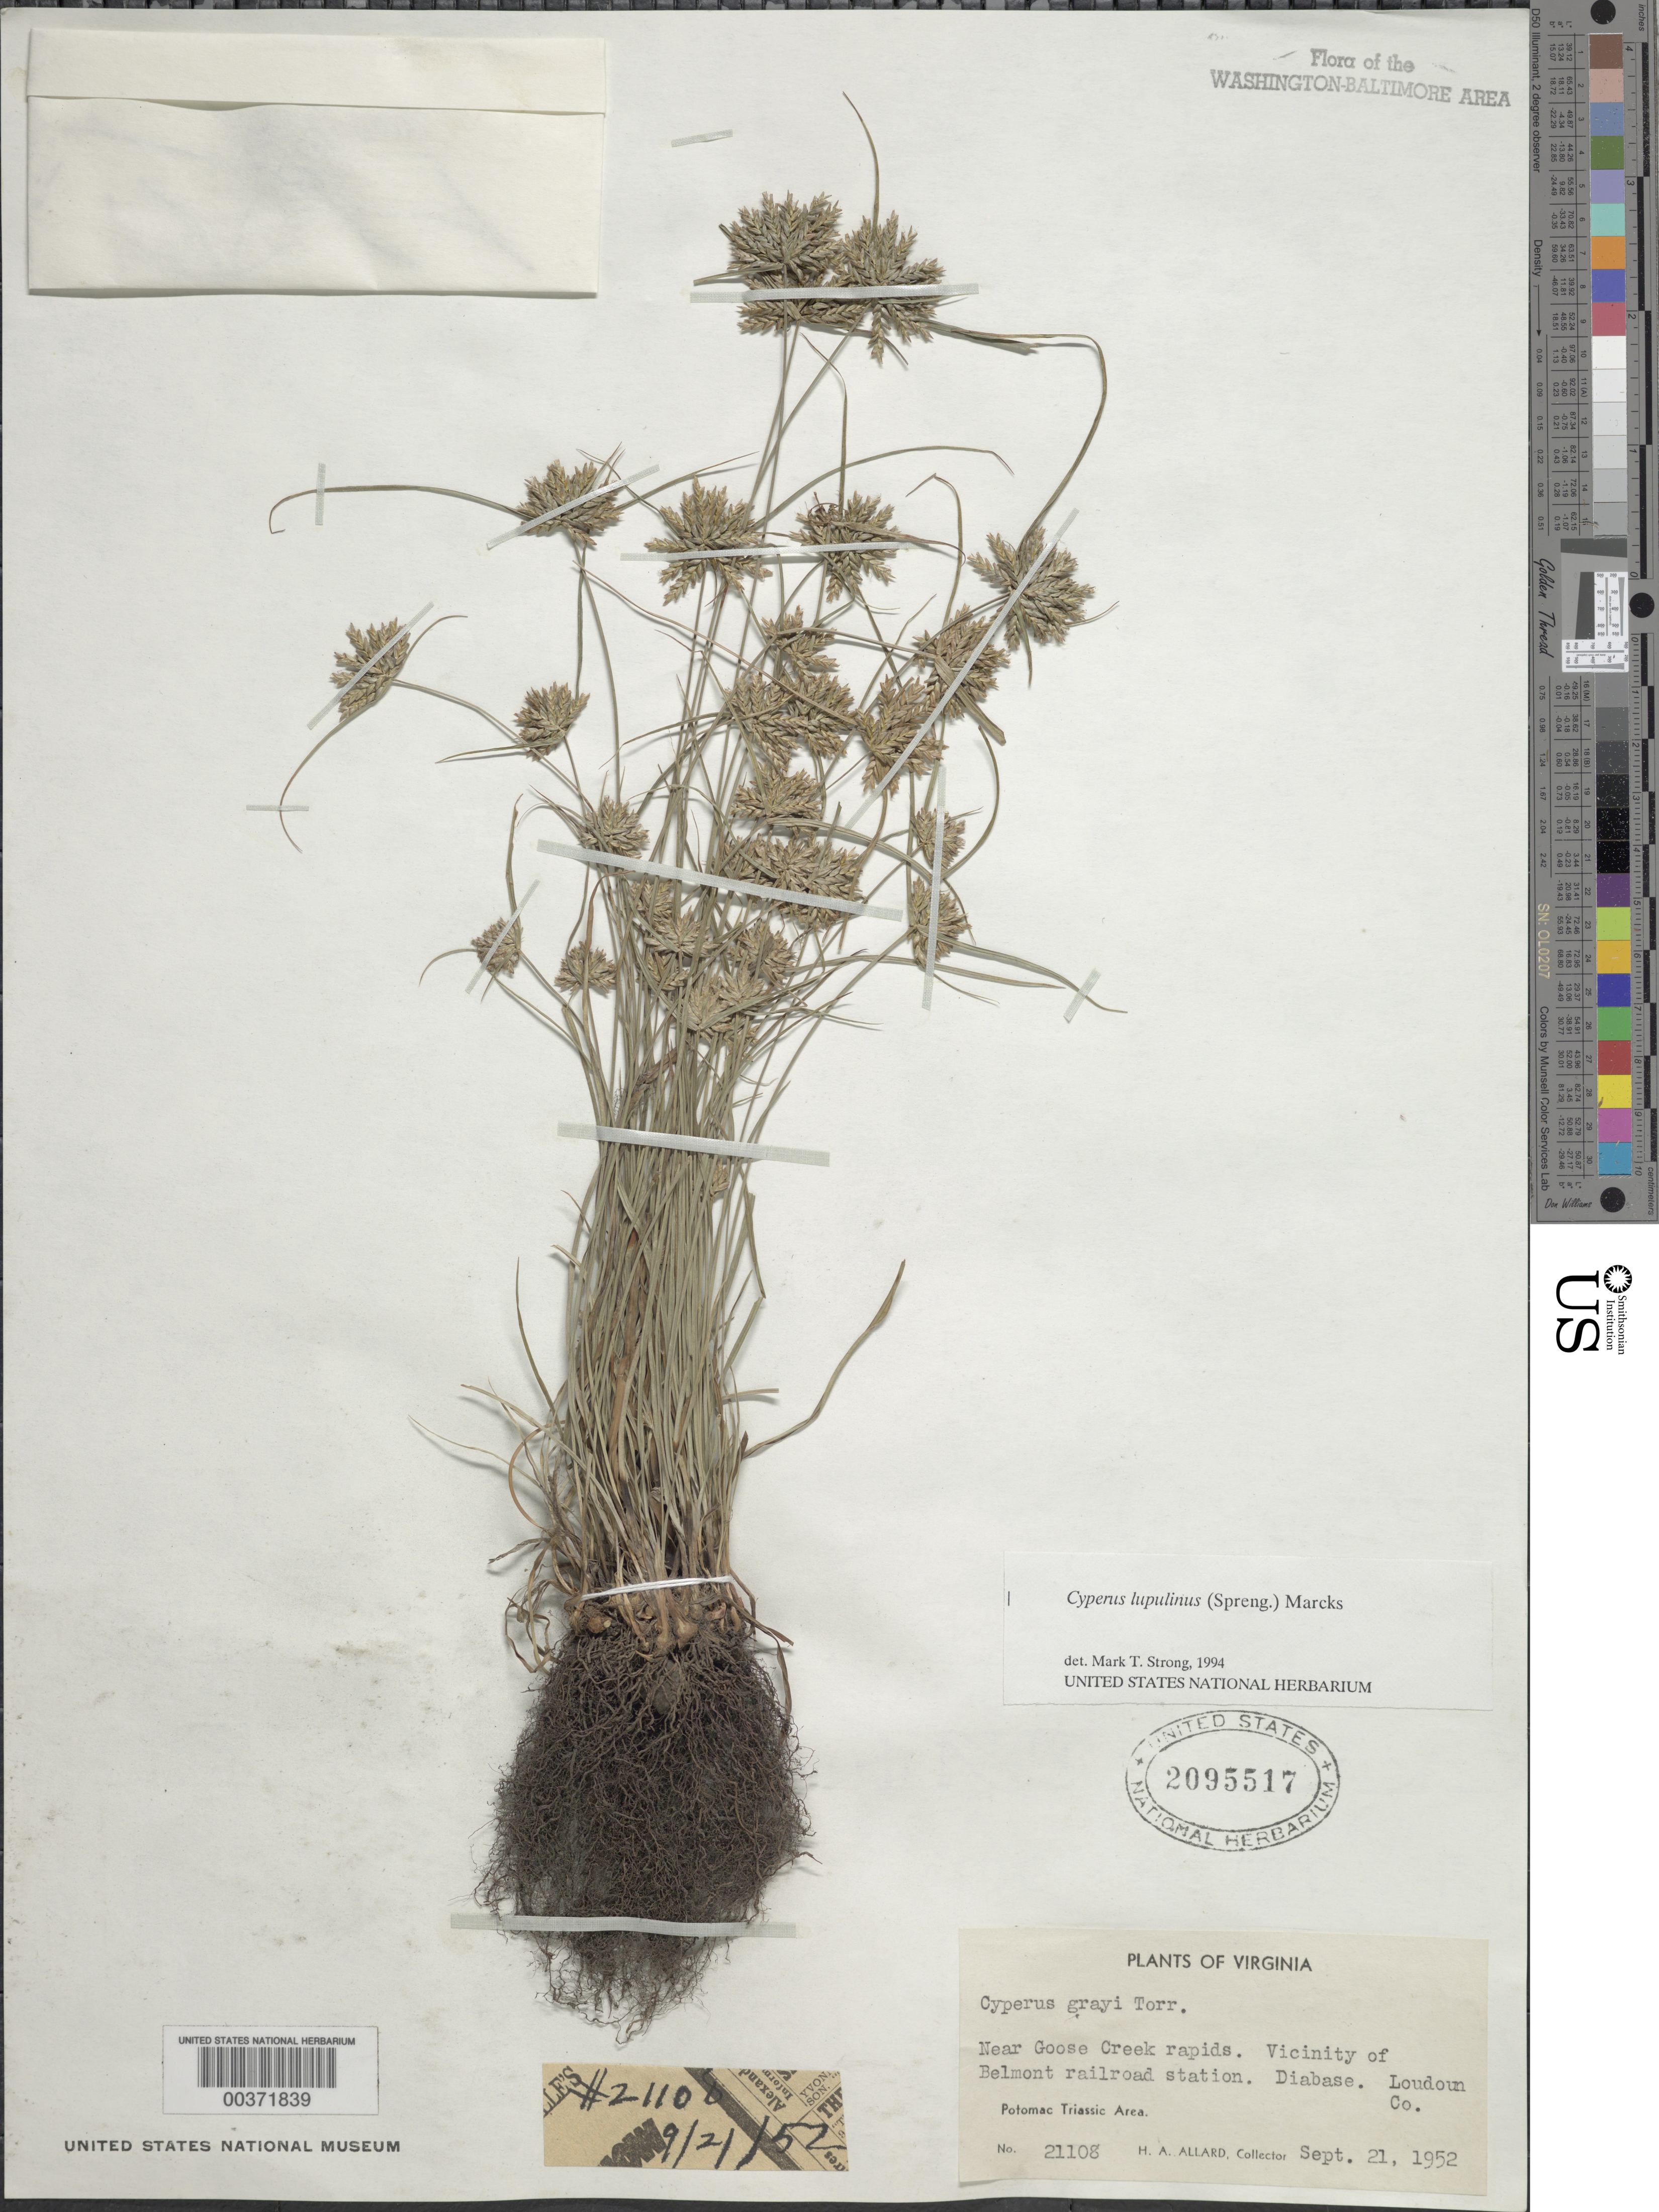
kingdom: Plantae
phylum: Tracheophyta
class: Liliopsida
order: Poales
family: Cyperaceae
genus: Cyperus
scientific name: Cyperus lupulinus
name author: (Spreng.) Marcks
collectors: H. A. Allard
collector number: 21108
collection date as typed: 21 Sep 1952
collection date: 1952-09-21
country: United States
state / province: Virginia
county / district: Loudoun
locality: Goose Creek Rapids, Belmont Railroad Station vicinity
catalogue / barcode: US 2095517